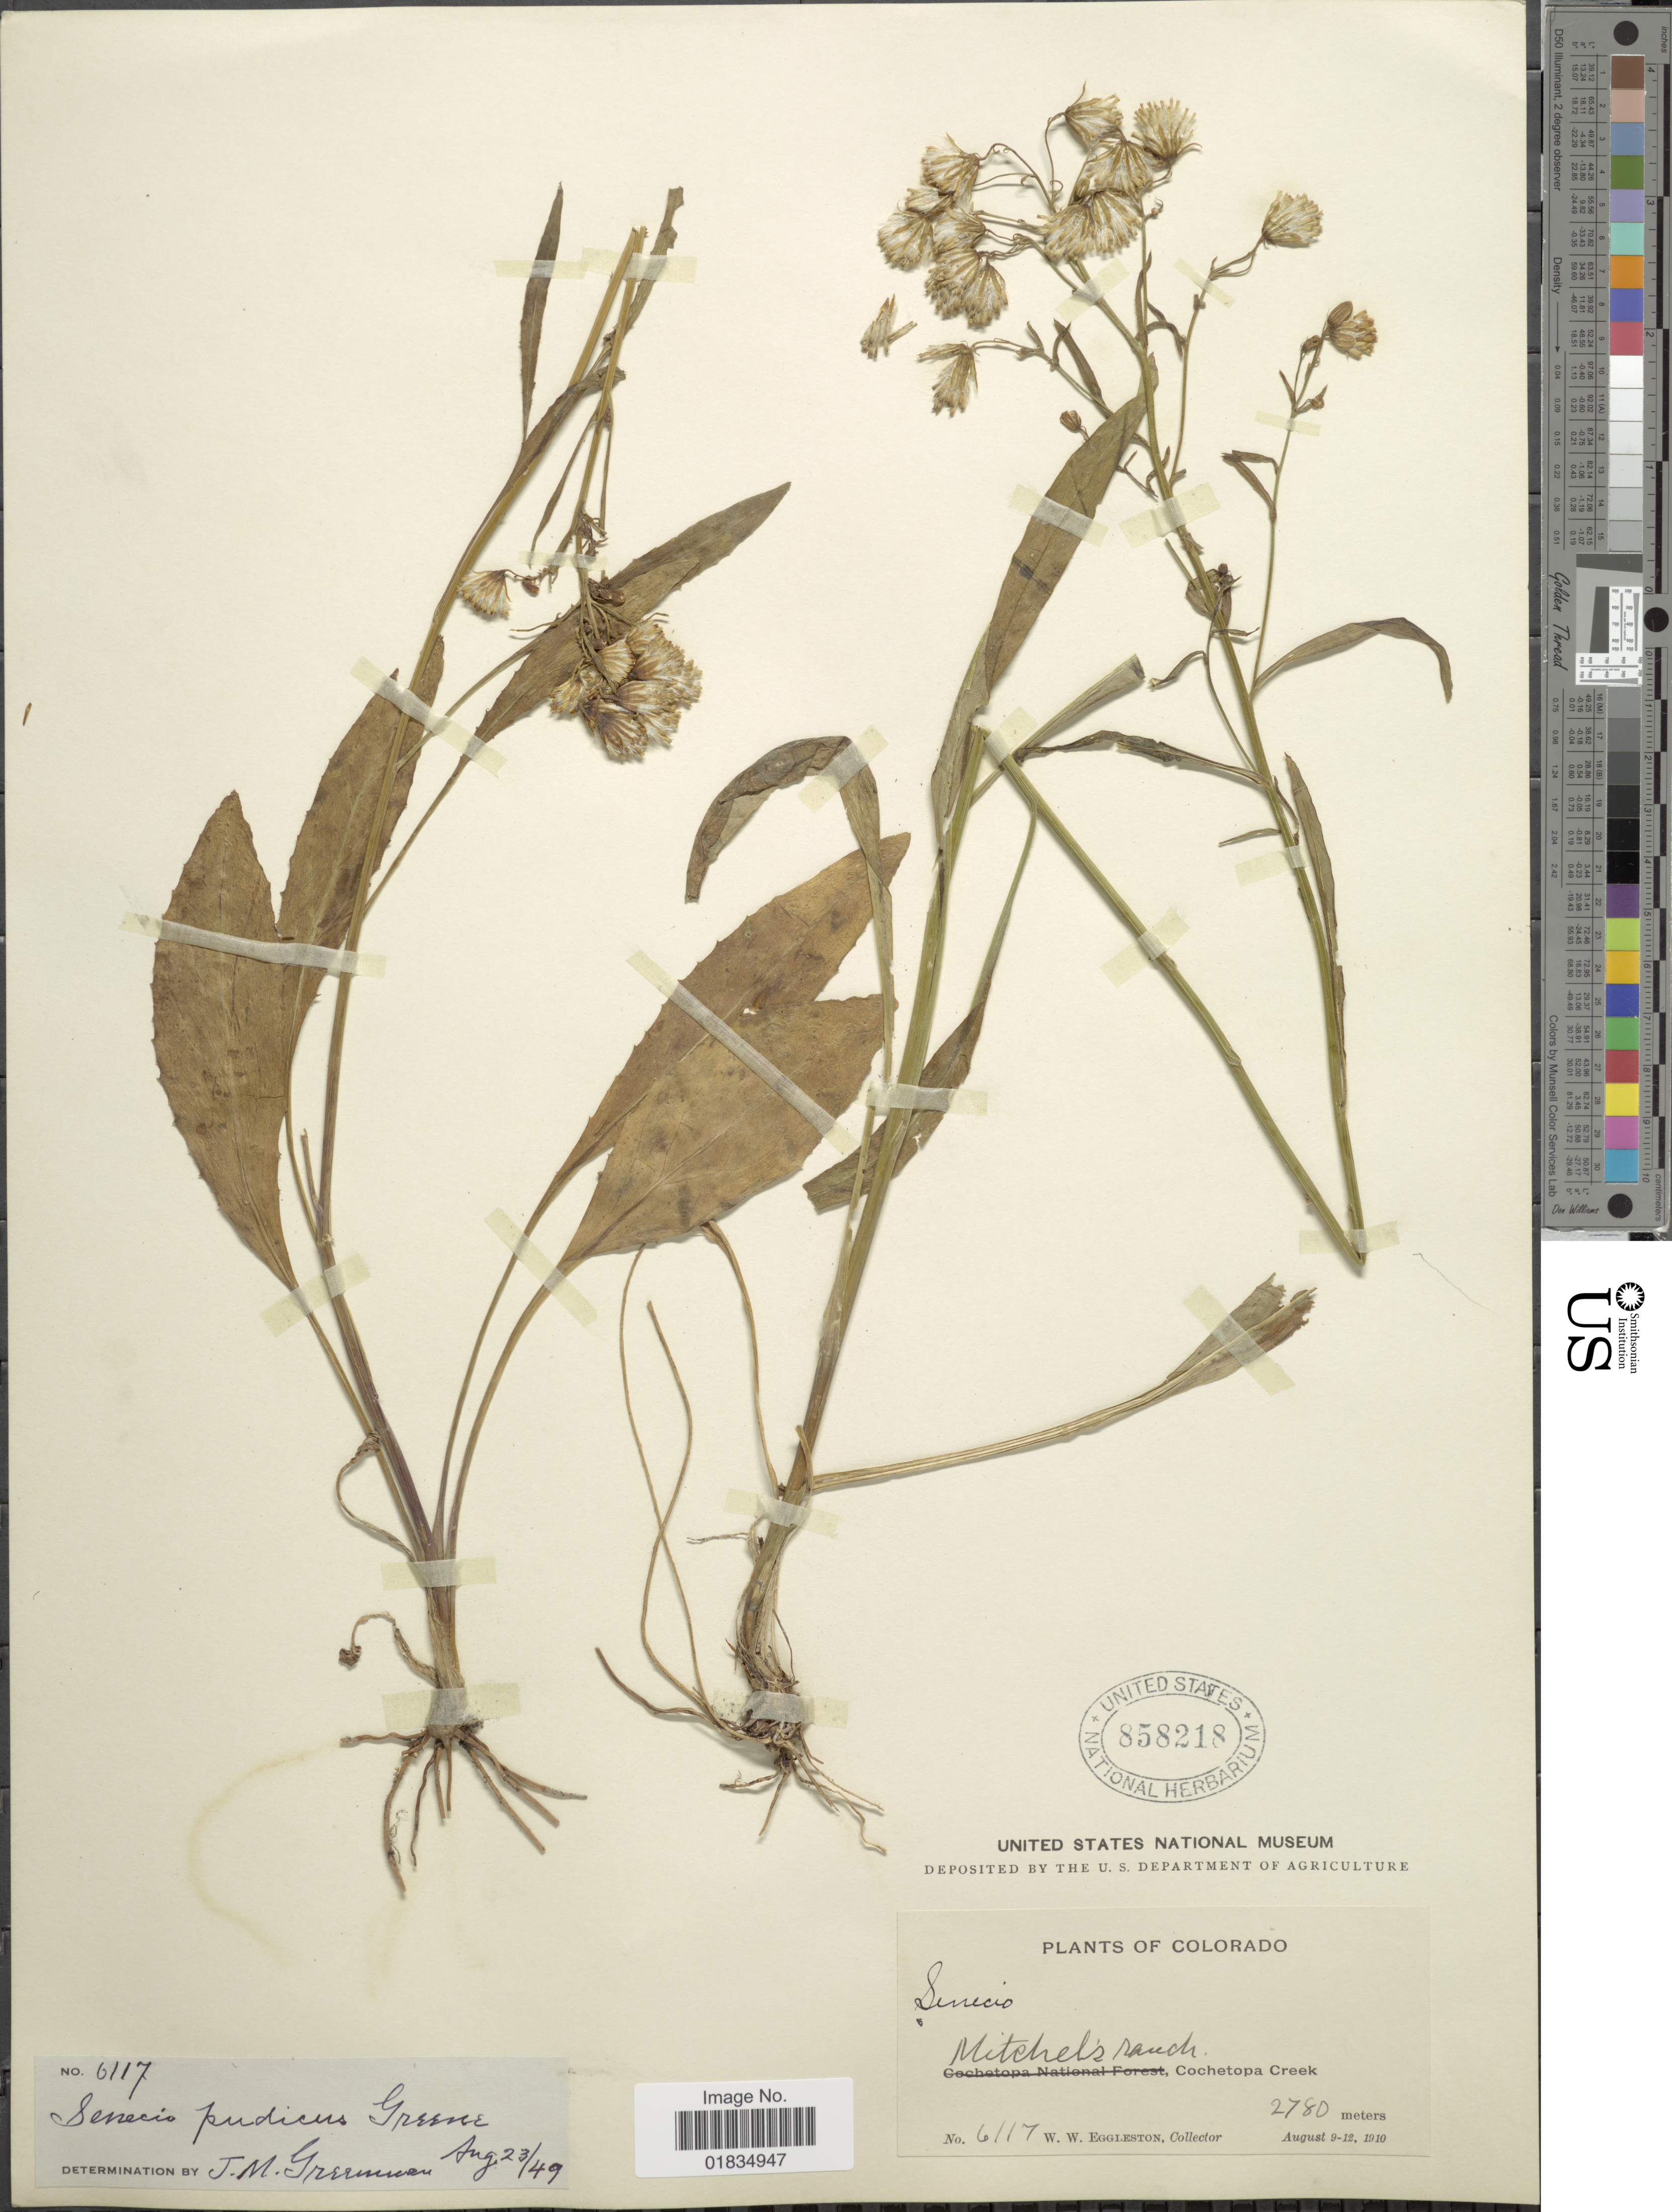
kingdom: Plantae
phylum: Tracheophyta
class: Magnoliopsida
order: Asterales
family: Asteraceae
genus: Senecio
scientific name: Senecio pudicus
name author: Greene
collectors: W. W. Eggleston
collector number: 6117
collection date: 1910-08-09/1910-08-12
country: United States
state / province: Colorado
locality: Mitchel's Ranch Cochetopa Creek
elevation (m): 2780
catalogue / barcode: US 858218